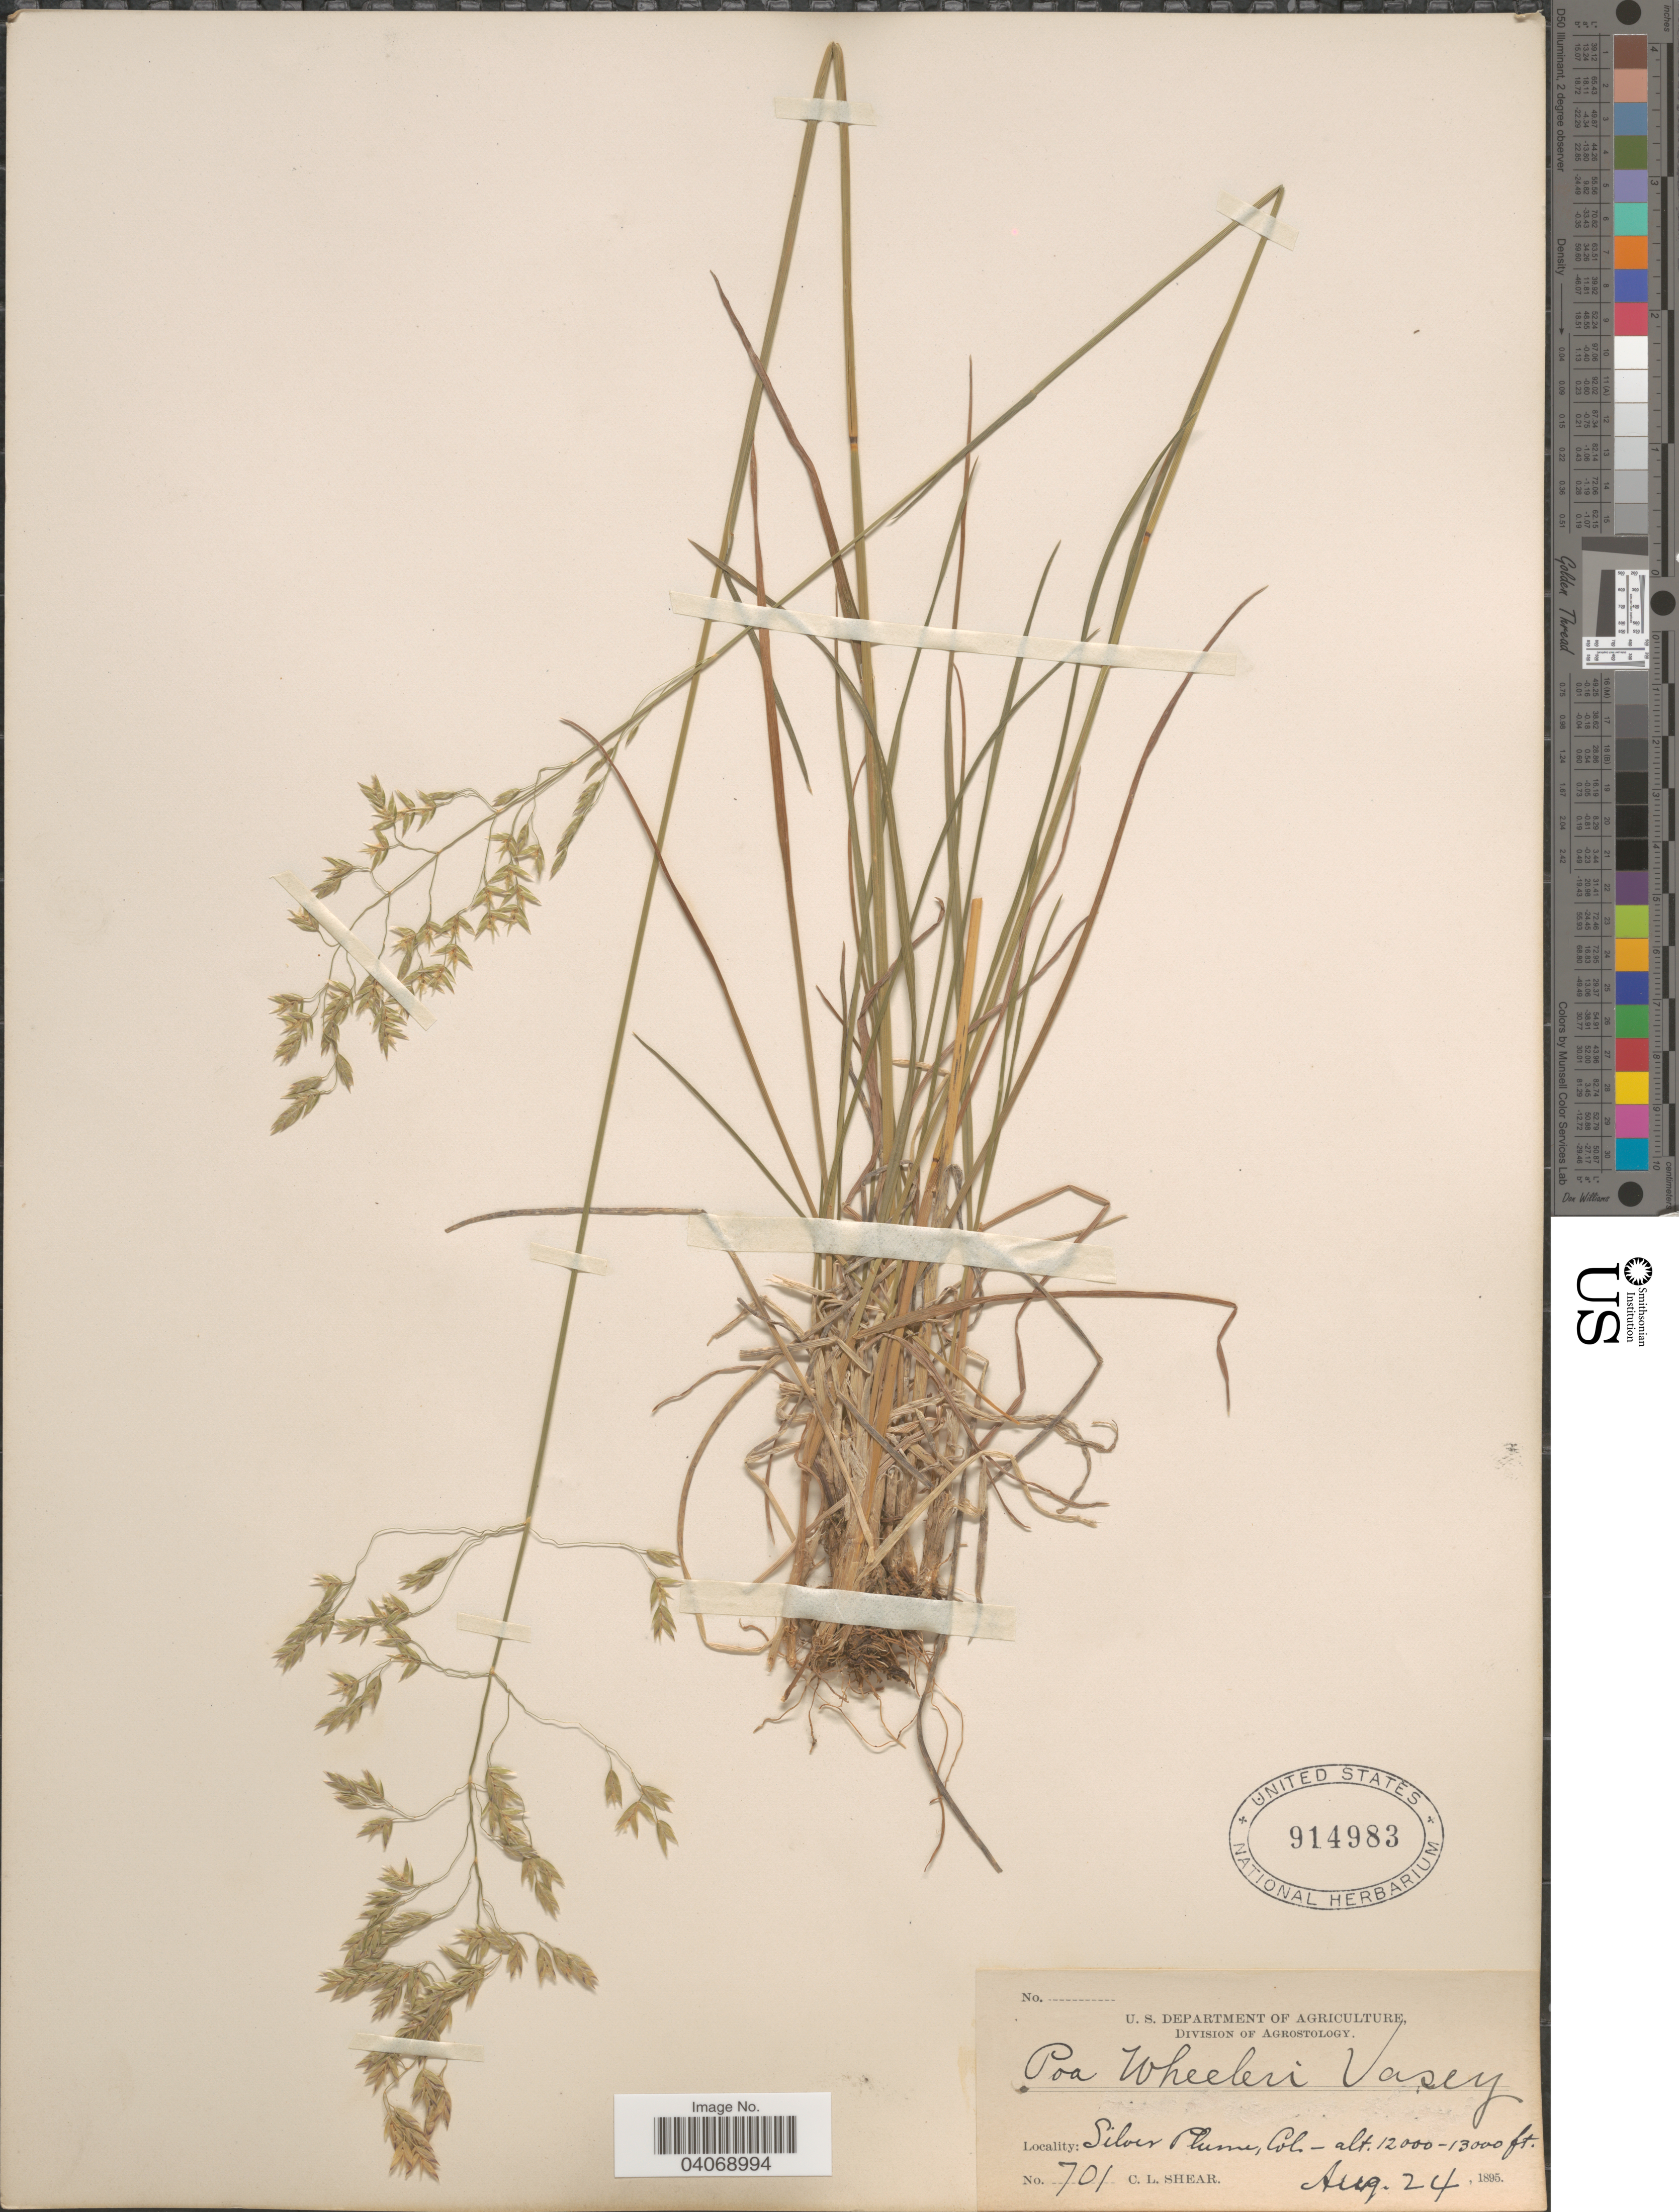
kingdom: Plantae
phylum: Tracheophyta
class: Liliopsida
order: Poales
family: Poaceae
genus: Poa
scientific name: Poa wheeleri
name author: Vasey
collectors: C. L. Shear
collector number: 701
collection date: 1895-08-24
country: United States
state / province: Colorado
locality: Silver Plume.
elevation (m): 3658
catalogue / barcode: US 914983